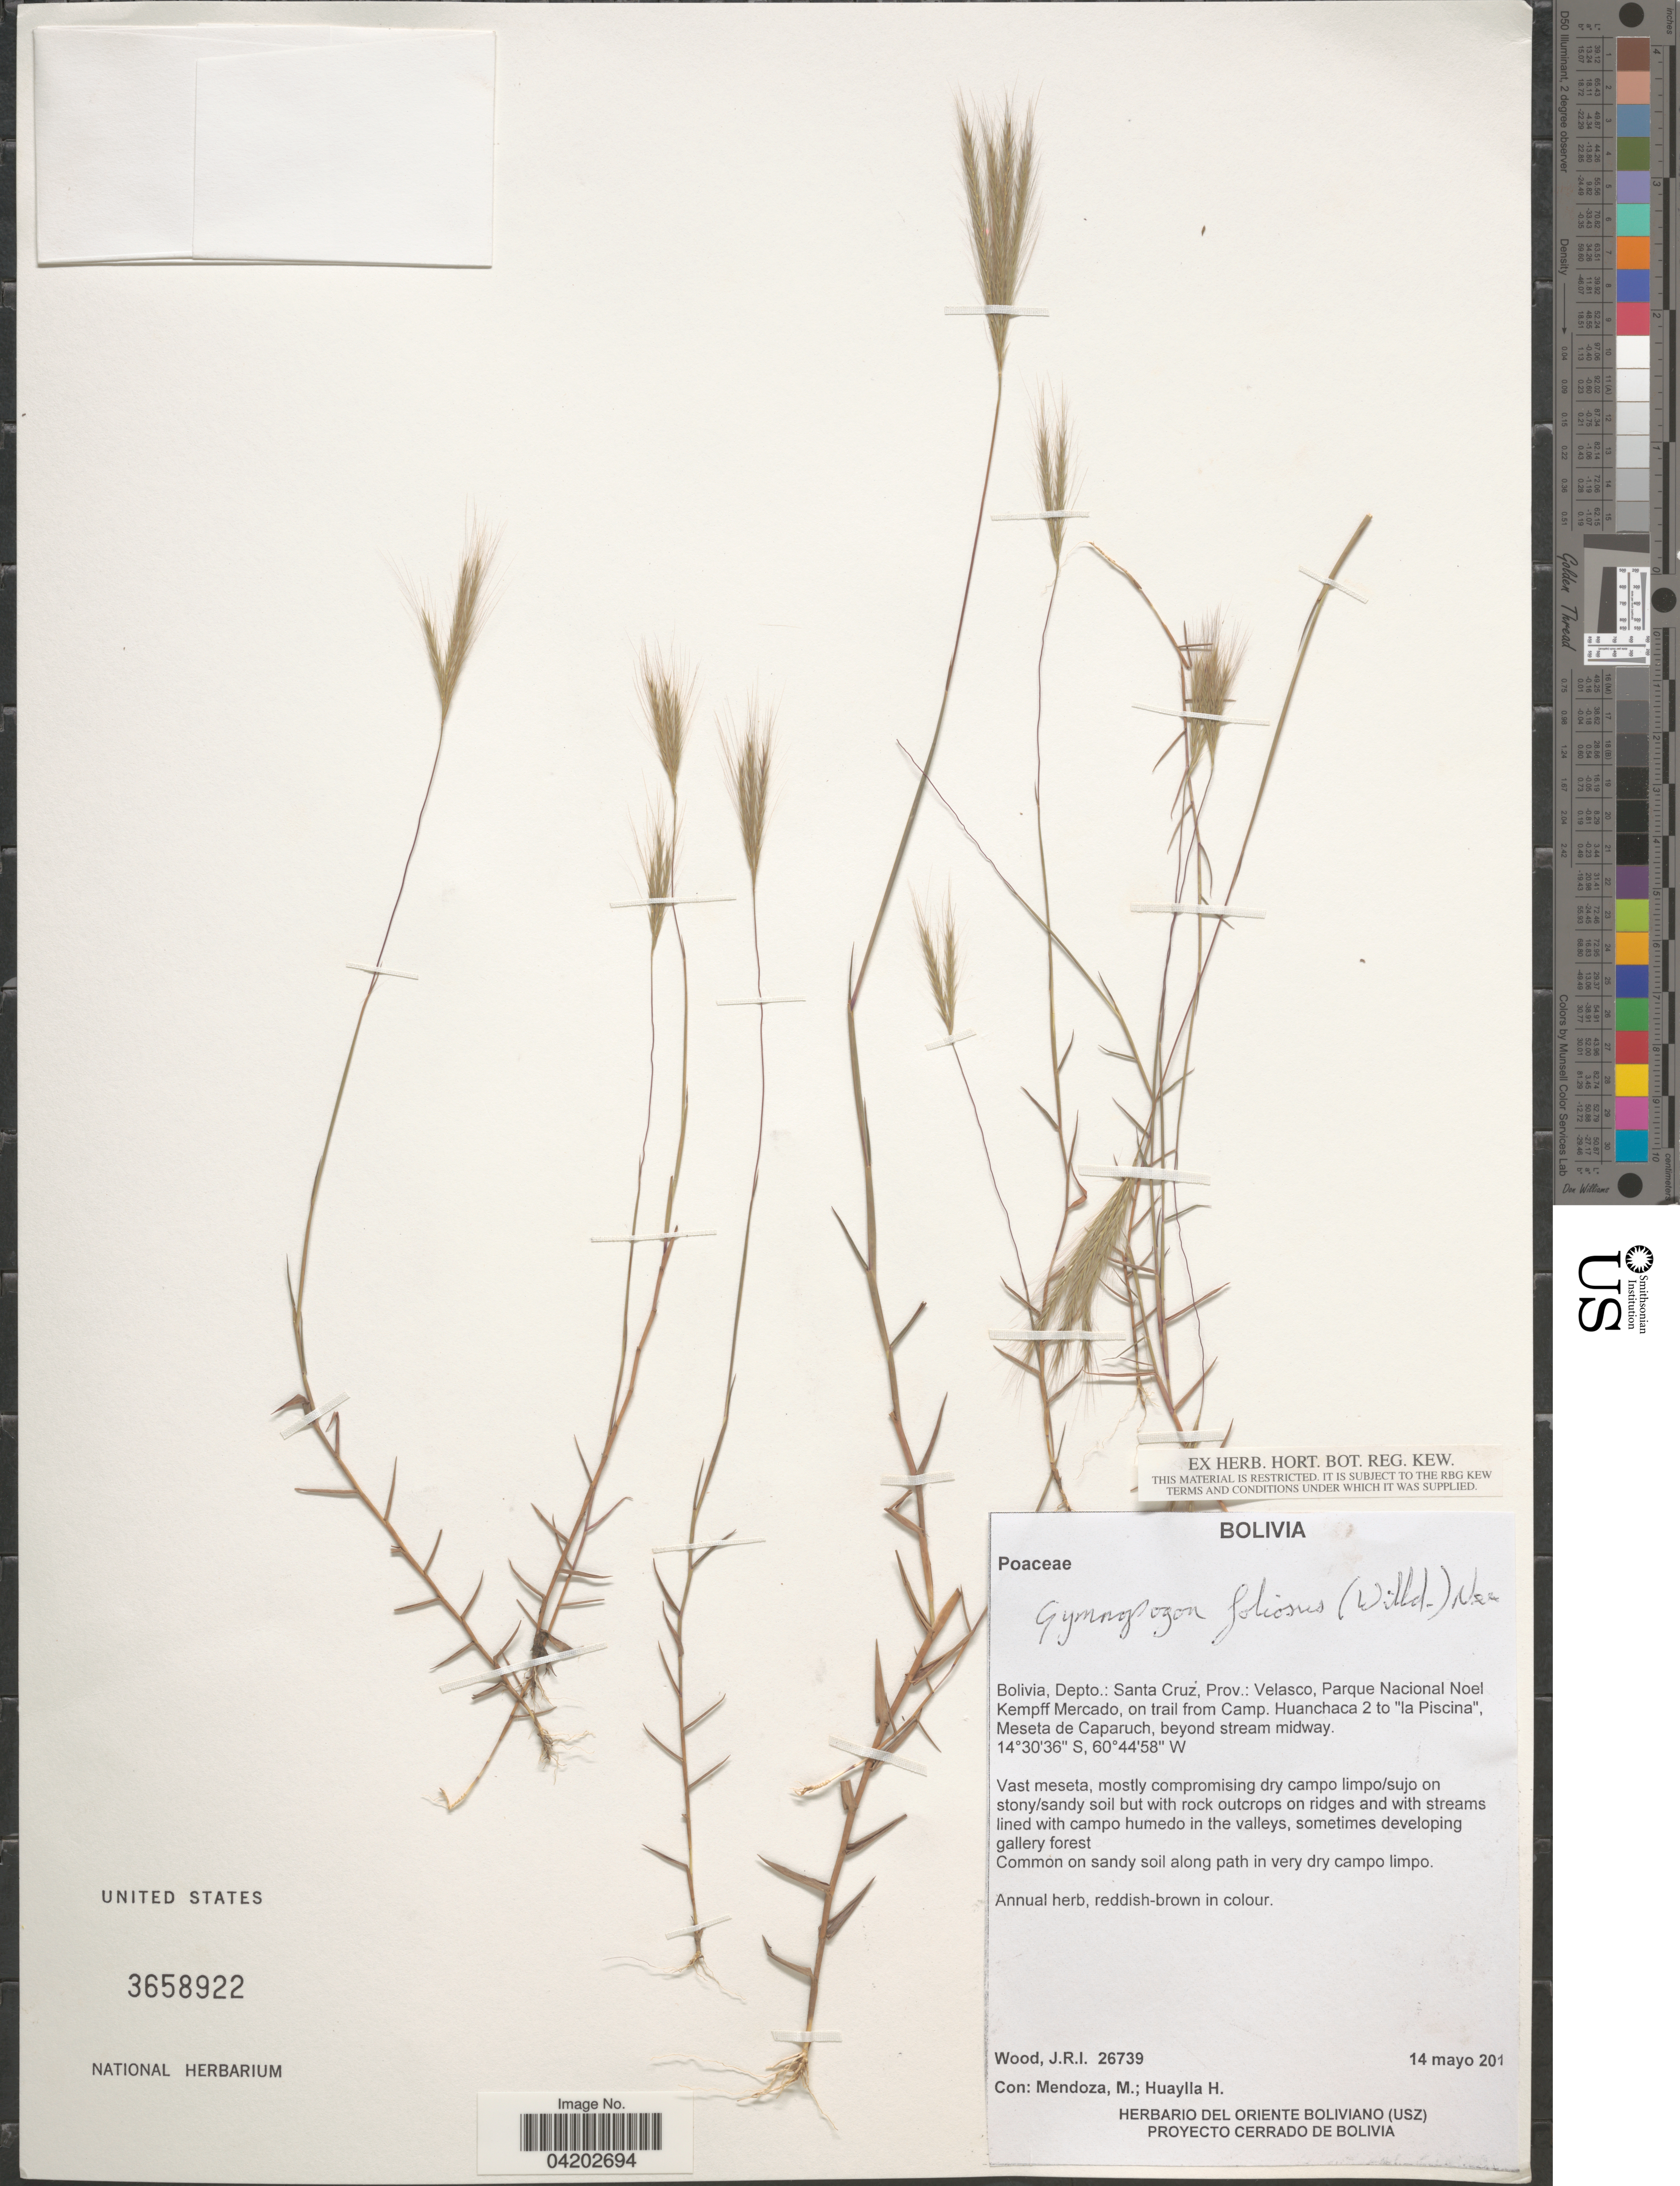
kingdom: Plantae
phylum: Tracheophyta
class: Liliopsida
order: Poales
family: Poaceae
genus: Gymnopogon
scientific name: Gymnopogon foliosus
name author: (Willd.) Nees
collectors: J. R. I. Wood, M. Mendoza & H. Huaylla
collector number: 26739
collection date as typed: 14 mayo 201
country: Bolivia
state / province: Santa Cruz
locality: Depto.: Santa Cruz, Prov.: Velasco, Parque Nacional Noel Kempff Mercado, on trail from Camp. Huanchaca 2 to "la Piscina", Meseta de Caparuch, beyond stream midway.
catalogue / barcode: US 3658922